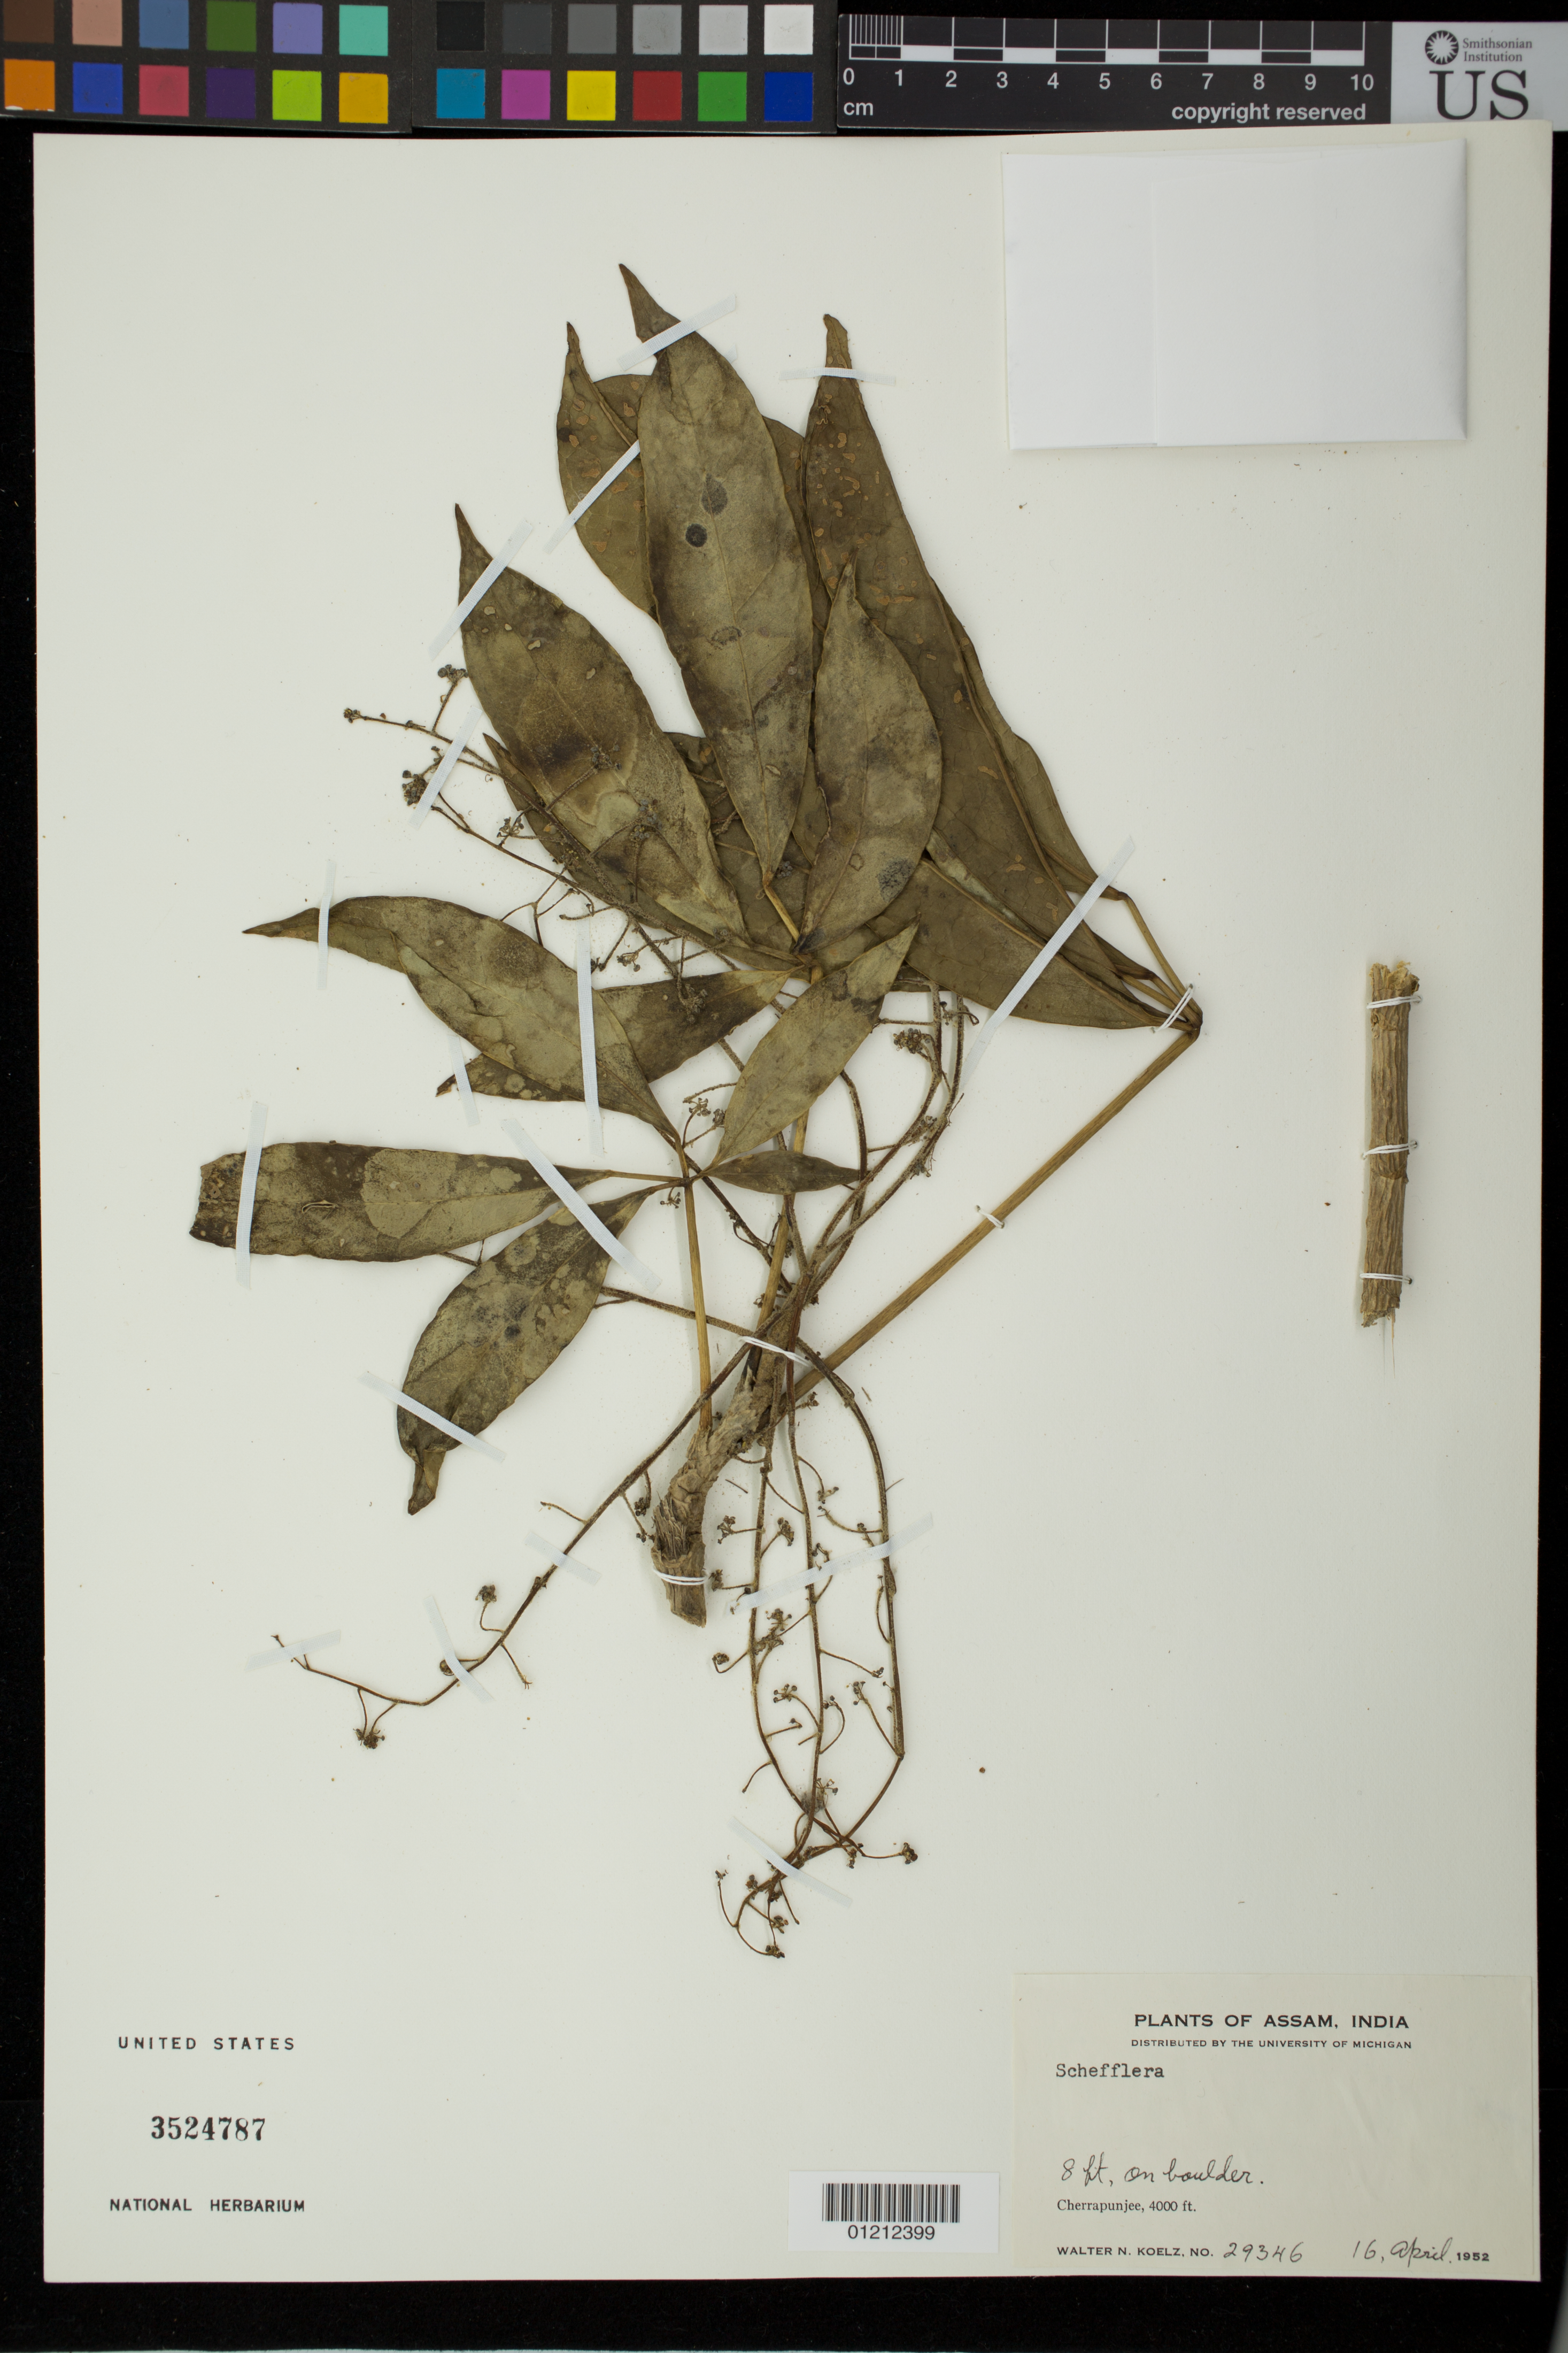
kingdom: Plantae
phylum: Tracheophyta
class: Magnoliopsida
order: Apiales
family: Araliaceae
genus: Schefflera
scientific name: Schefflera sp.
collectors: W. N. Koelz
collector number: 29346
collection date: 1952-04-16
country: India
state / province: Assam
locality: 8ft on boulder. Cherrapunjee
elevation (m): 1219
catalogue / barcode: US 3524787